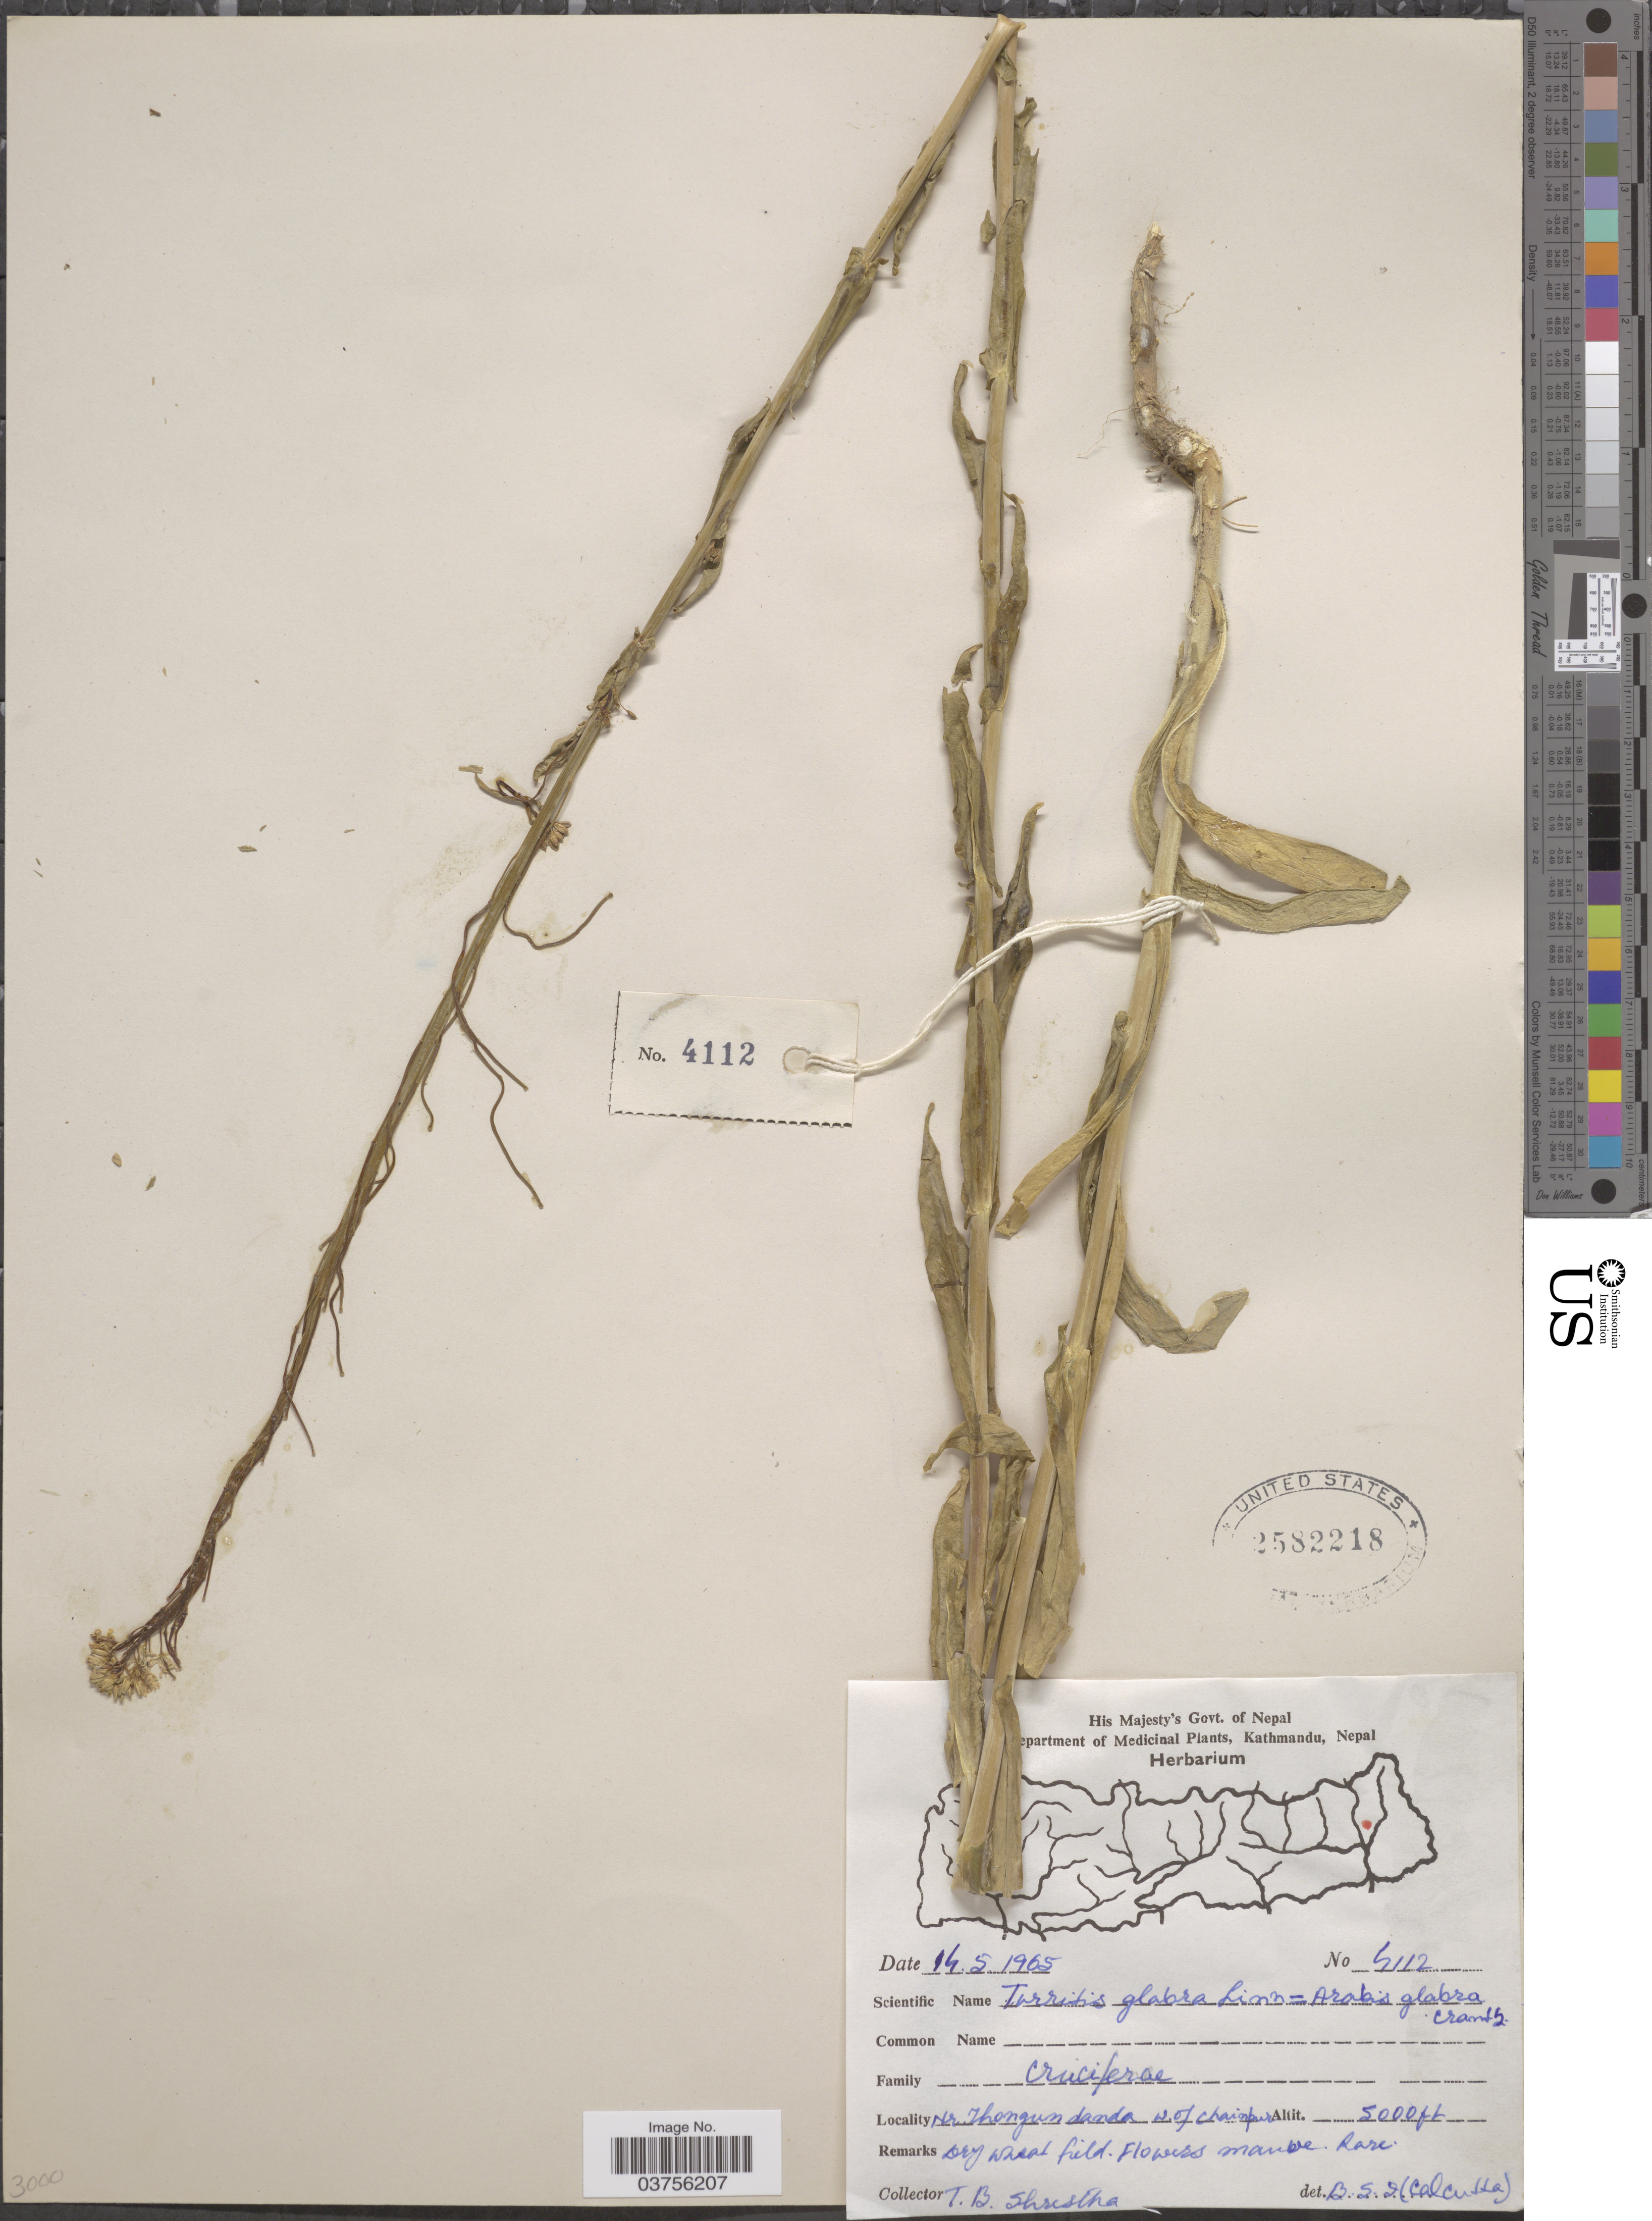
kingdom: Plantae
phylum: Tracheophyta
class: Magnoliopsida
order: Brassicales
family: Brassicaceae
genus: Turritis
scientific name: Turritis glabra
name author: L.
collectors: T. B. Shrestha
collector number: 4112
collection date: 1965-05-14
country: Nepal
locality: Nr. Thongun [interpreted] danda w. of Chainpur.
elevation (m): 1524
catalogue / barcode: US 2582218